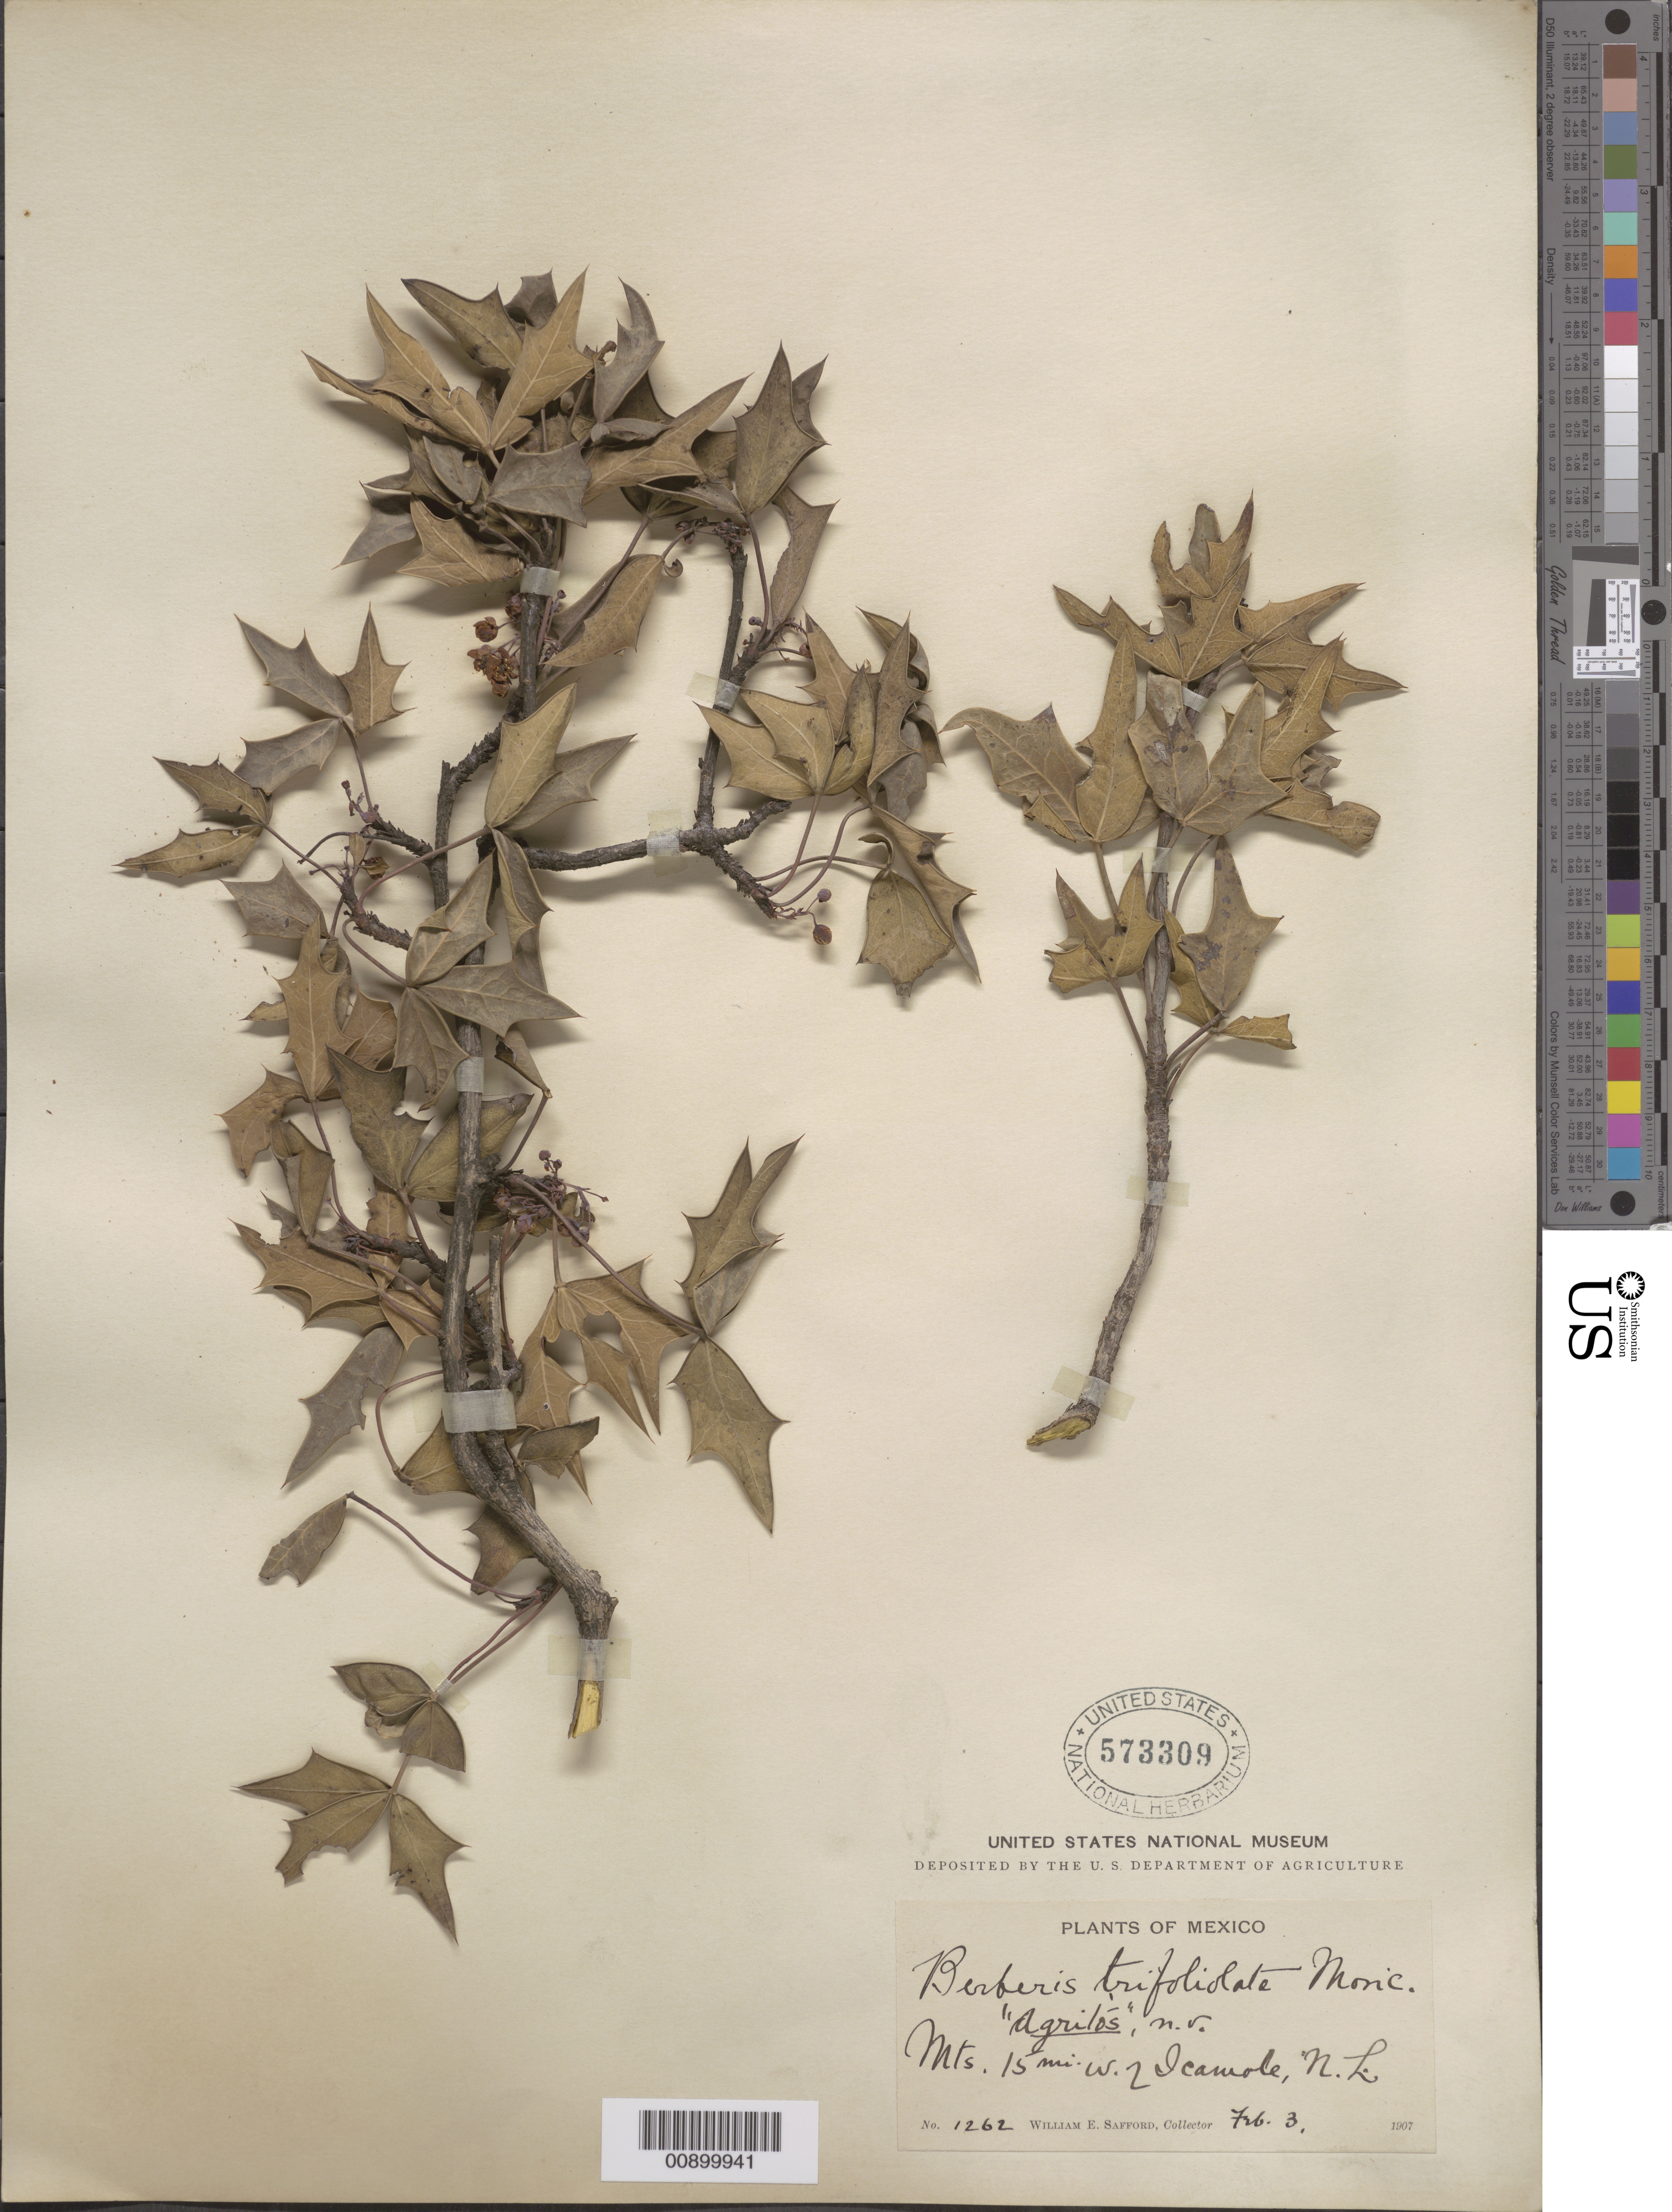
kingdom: Plantae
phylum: Tracheophyta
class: Magnoliopsida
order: Ranunculales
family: Berberidaceae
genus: Mahonia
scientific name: Mahonia trifoliolata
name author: (Monic.) Fedde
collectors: W. E. Safford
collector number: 1262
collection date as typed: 03 Feb 1907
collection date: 1907-02-03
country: Mexico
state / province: Nuevo León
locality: Mountains 15 mi. W to Icamole, Nuevo León.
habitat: Mountains.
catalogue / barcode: US 573309